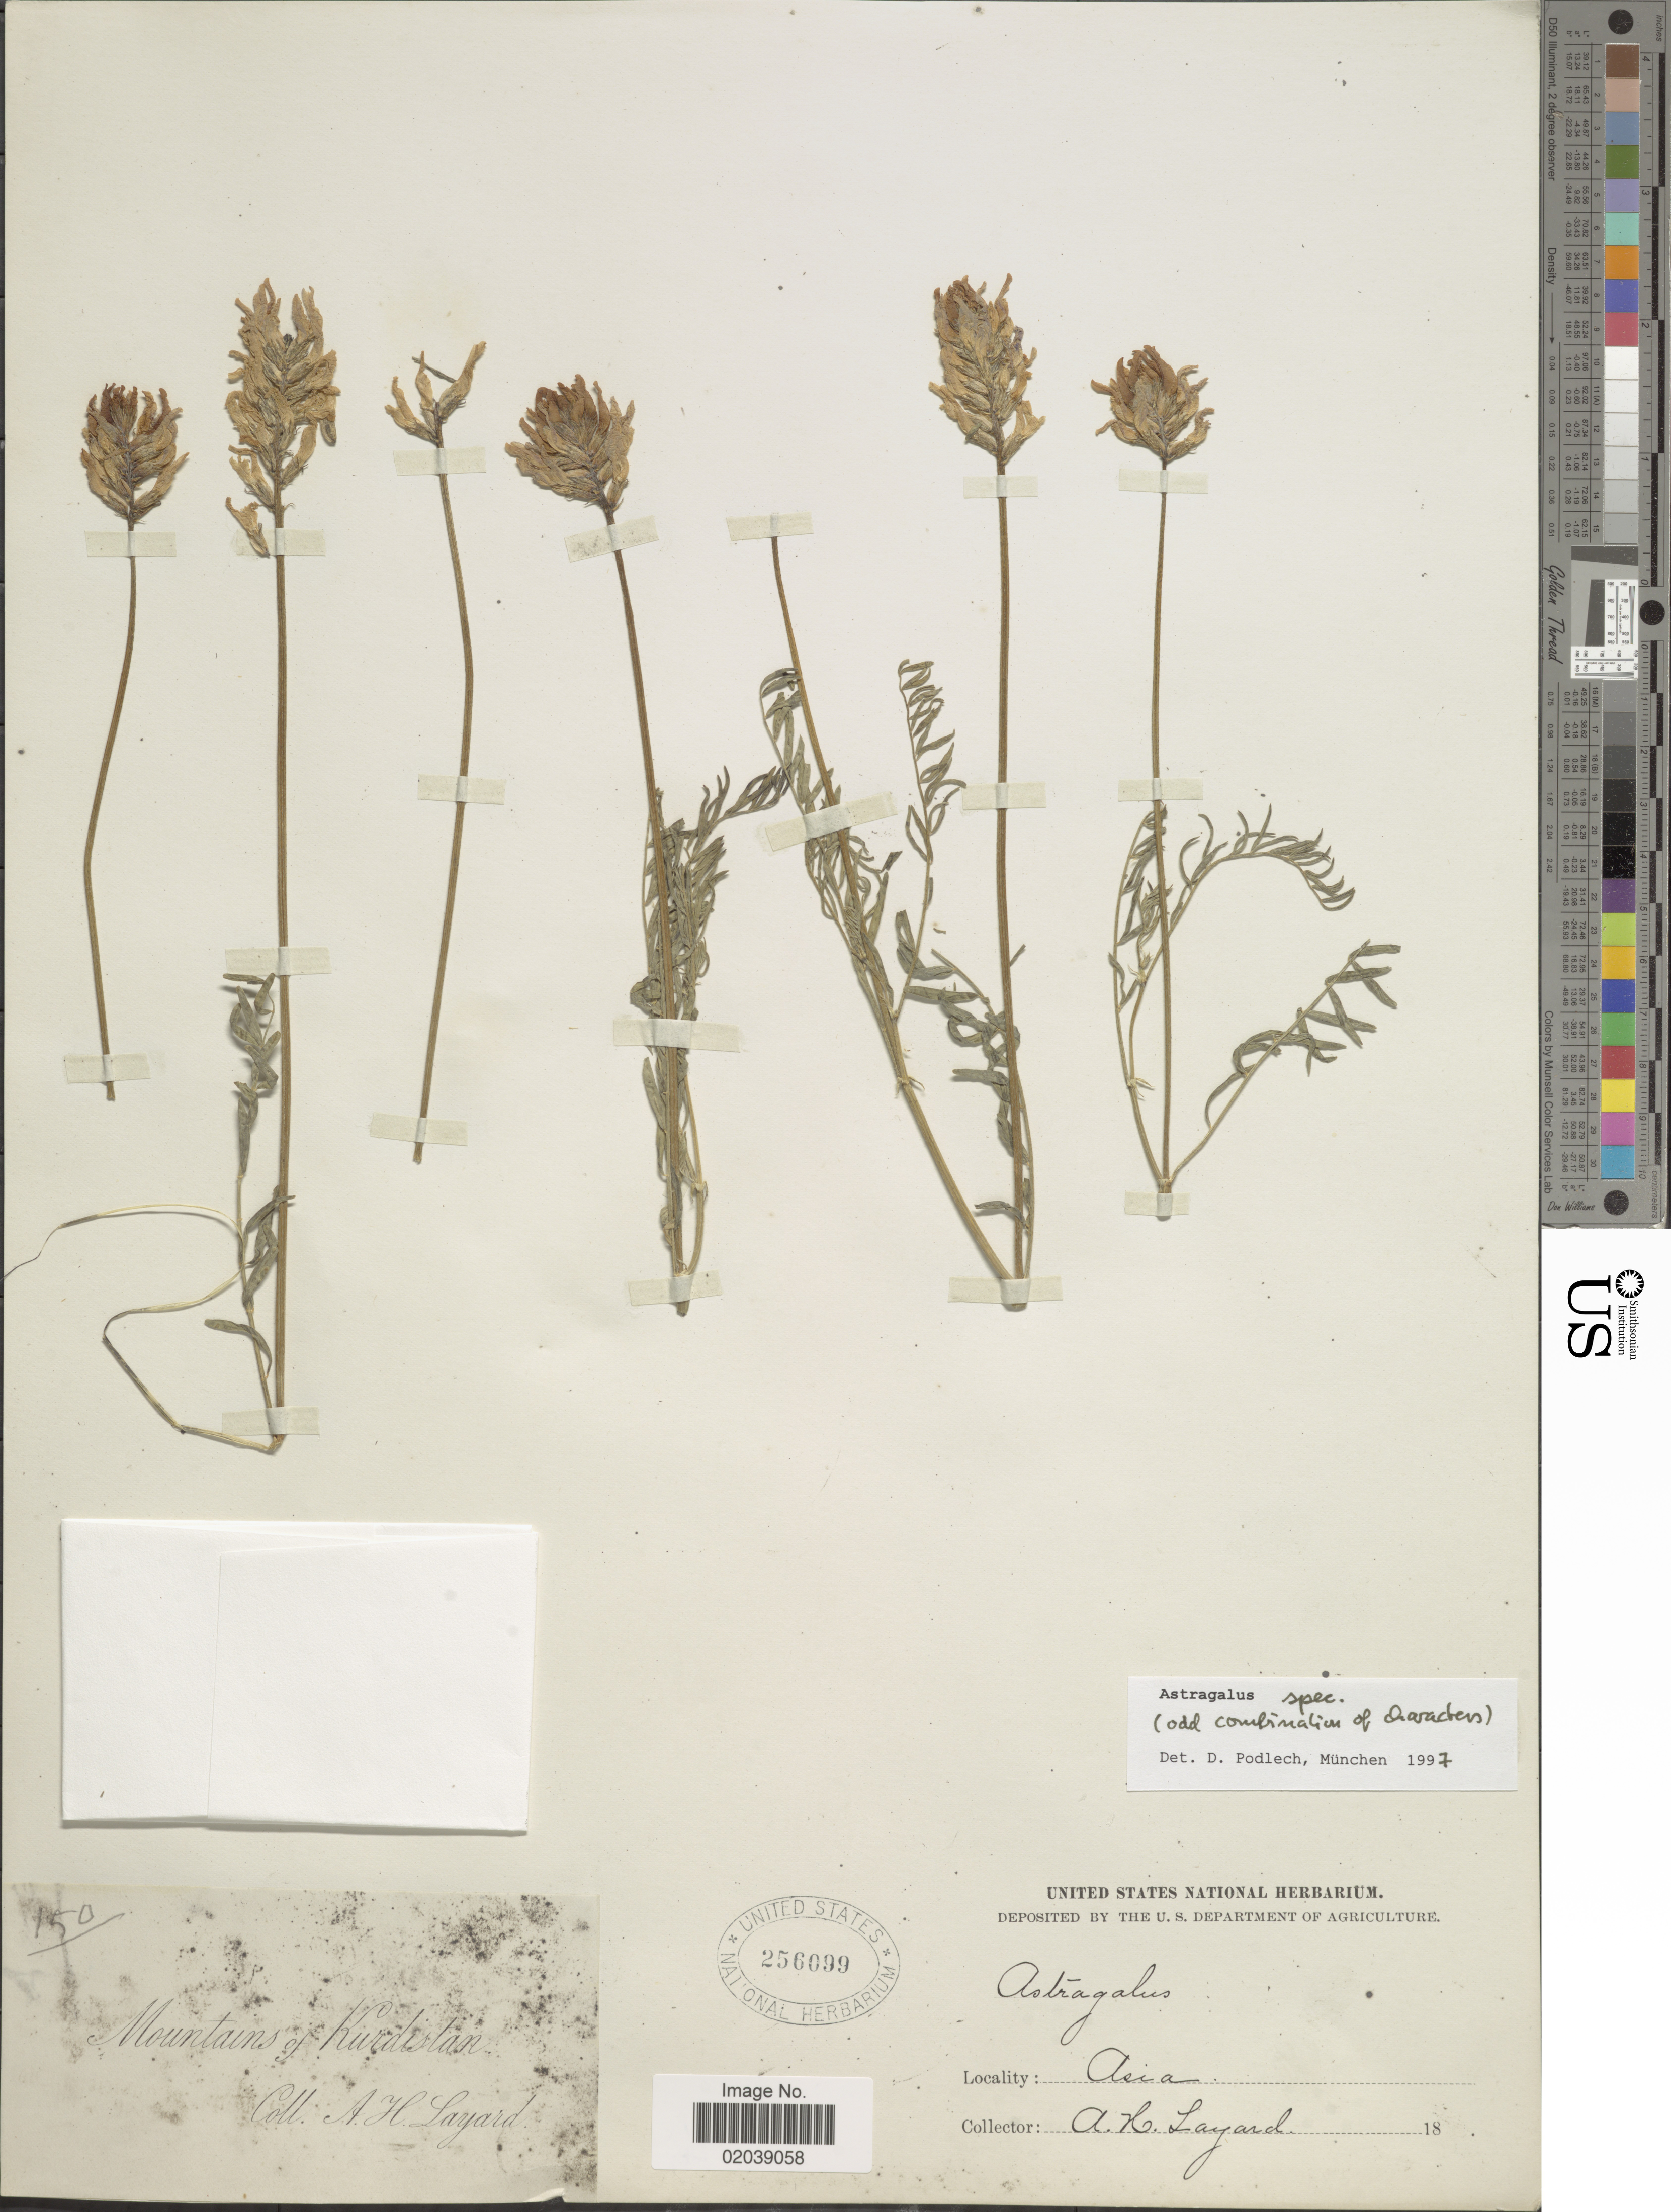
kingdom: Plantae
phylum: Tracheophyta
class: Magnoliopsida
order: Fabales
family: Fabaceae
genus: Astragalus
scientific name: Astragalus sp.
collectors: A. Layard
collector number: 150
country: Iran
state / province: Kurdistan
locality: Mountains of Kurdistan, Asia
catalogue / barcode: US 256099